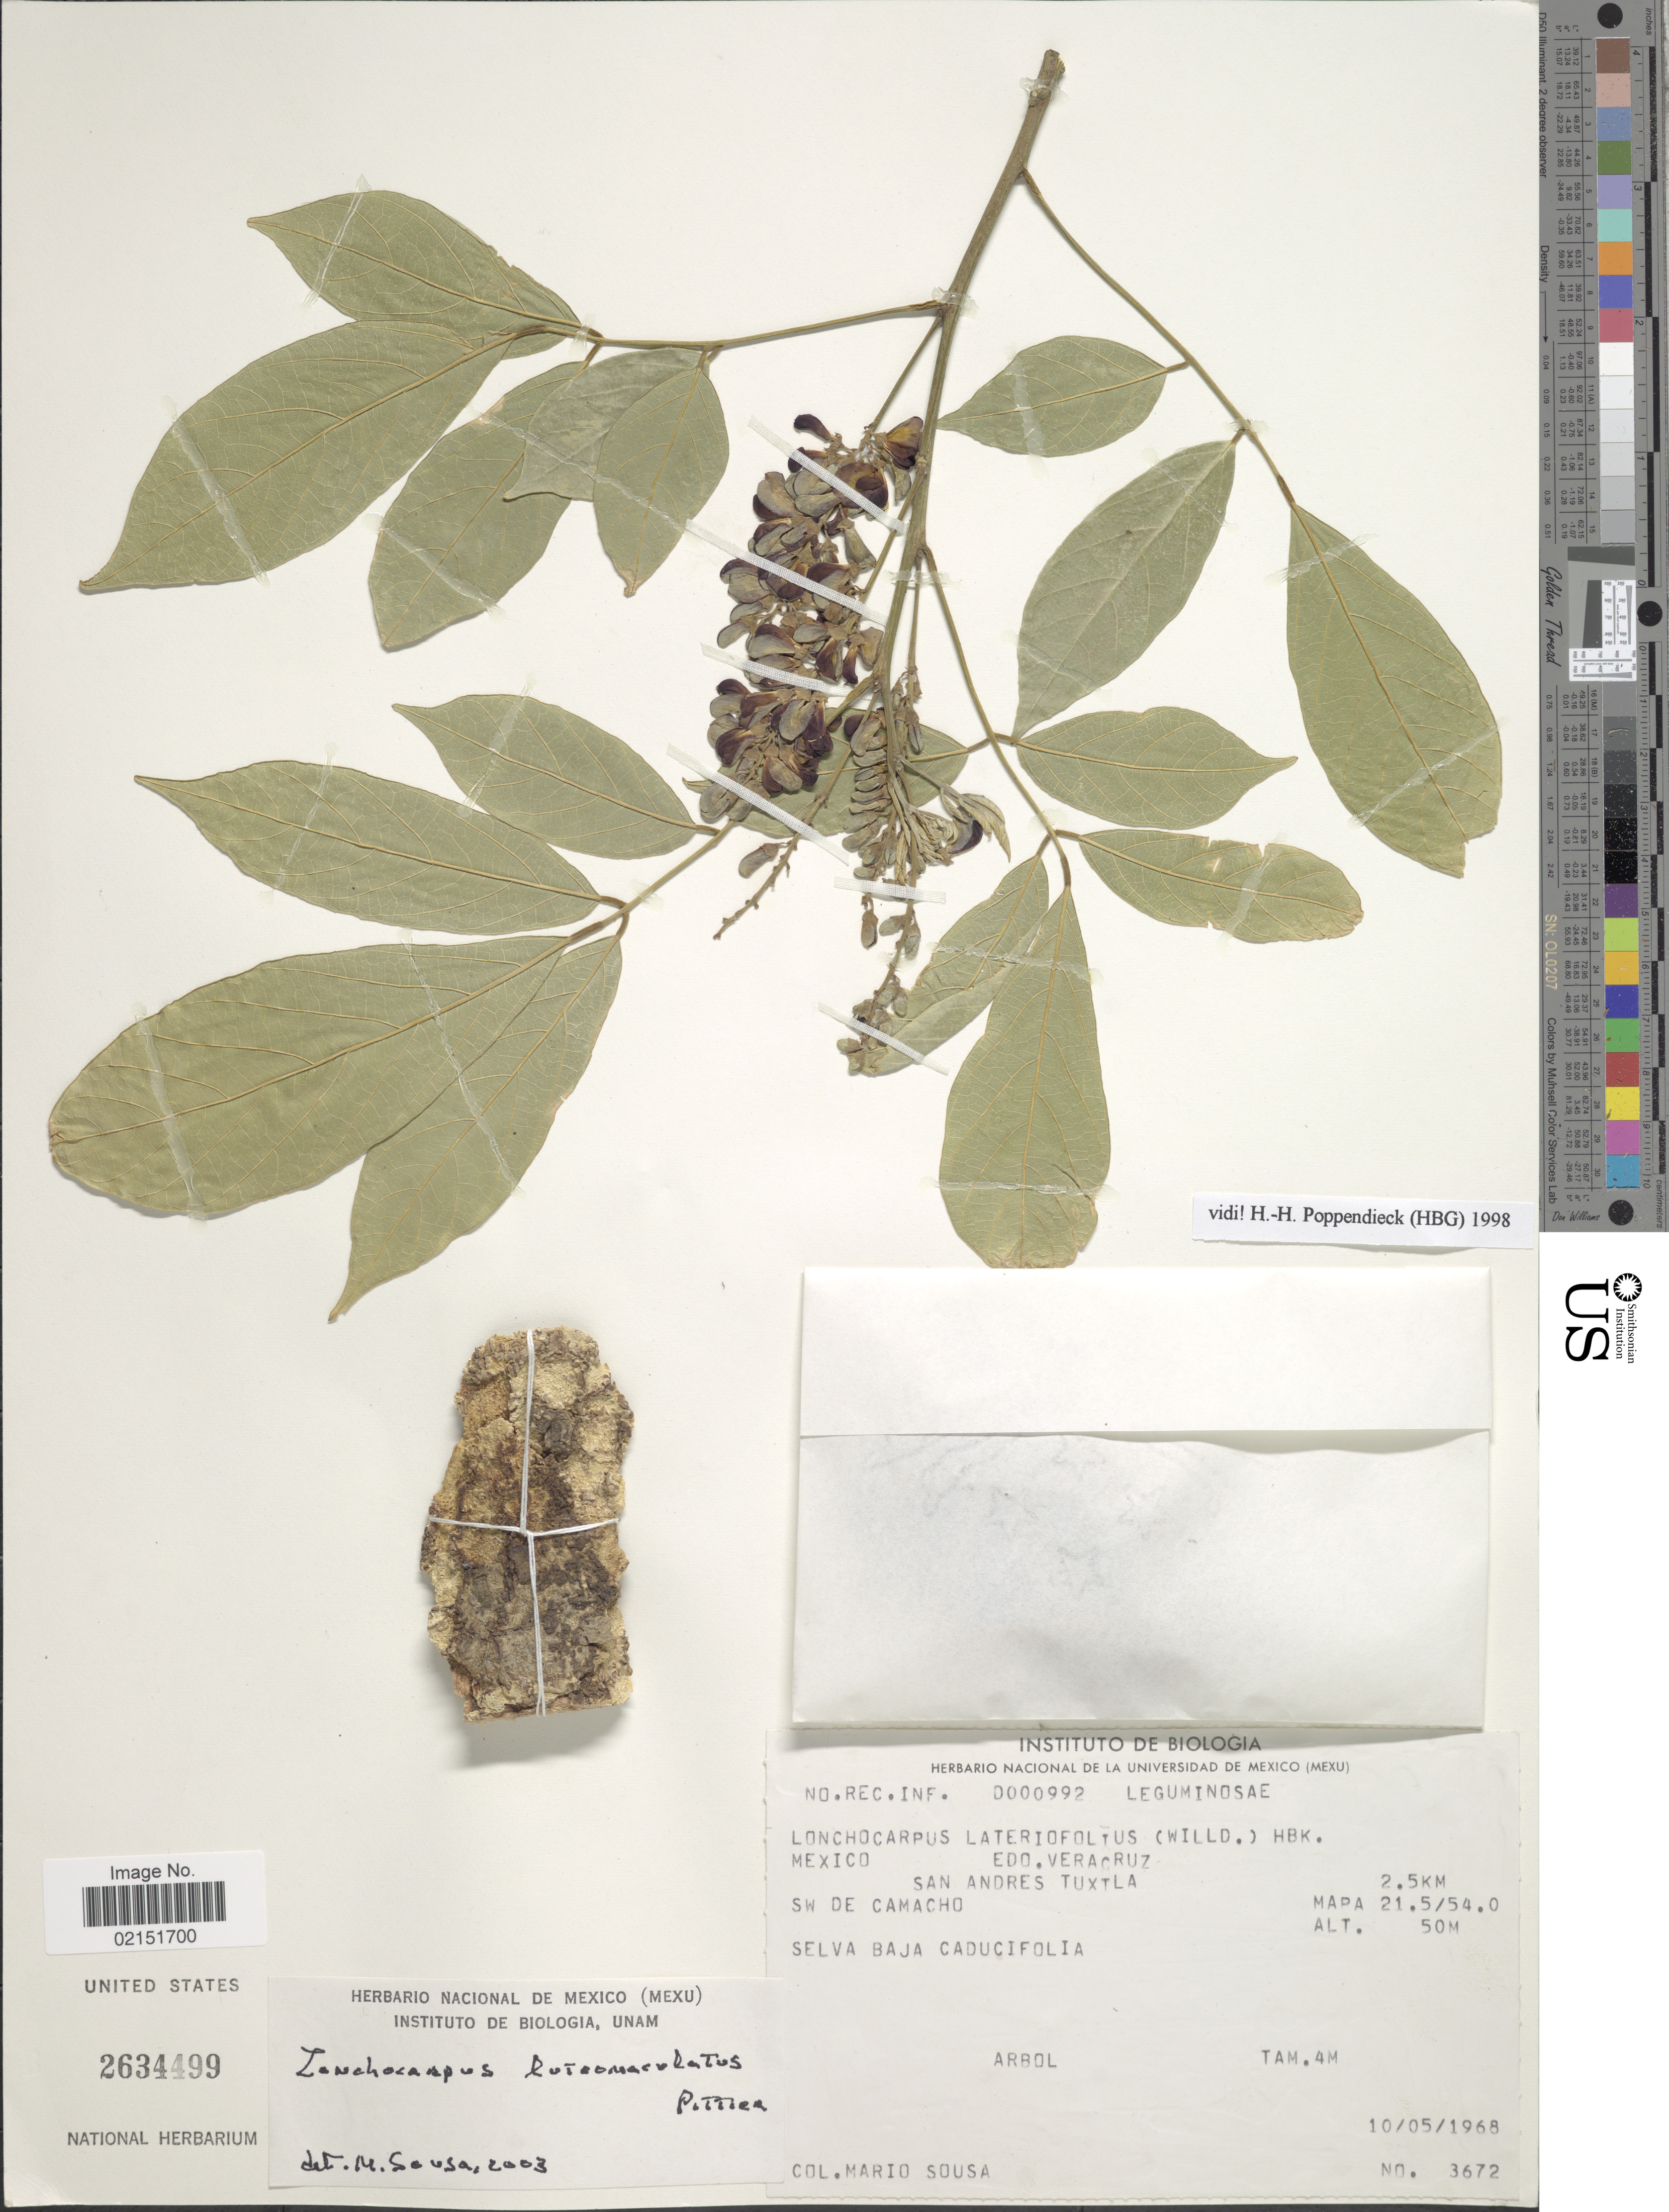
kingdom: Plantae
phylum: Tracheophyta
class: Magnoliopsida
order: Fabales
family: Fabaceae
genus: Lonchocarpus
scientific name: Lonchocarpus luteomaculatus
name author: Pittier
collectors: M. Sousa S.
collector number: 3672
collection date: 1968-05-10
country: Mexico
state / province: Veracruz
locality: Veracruz, San Andres Tuxtla, 2.5 km SW de Camacho, Mapa 21.5/54.0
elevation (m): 50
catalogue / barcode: US 2634499